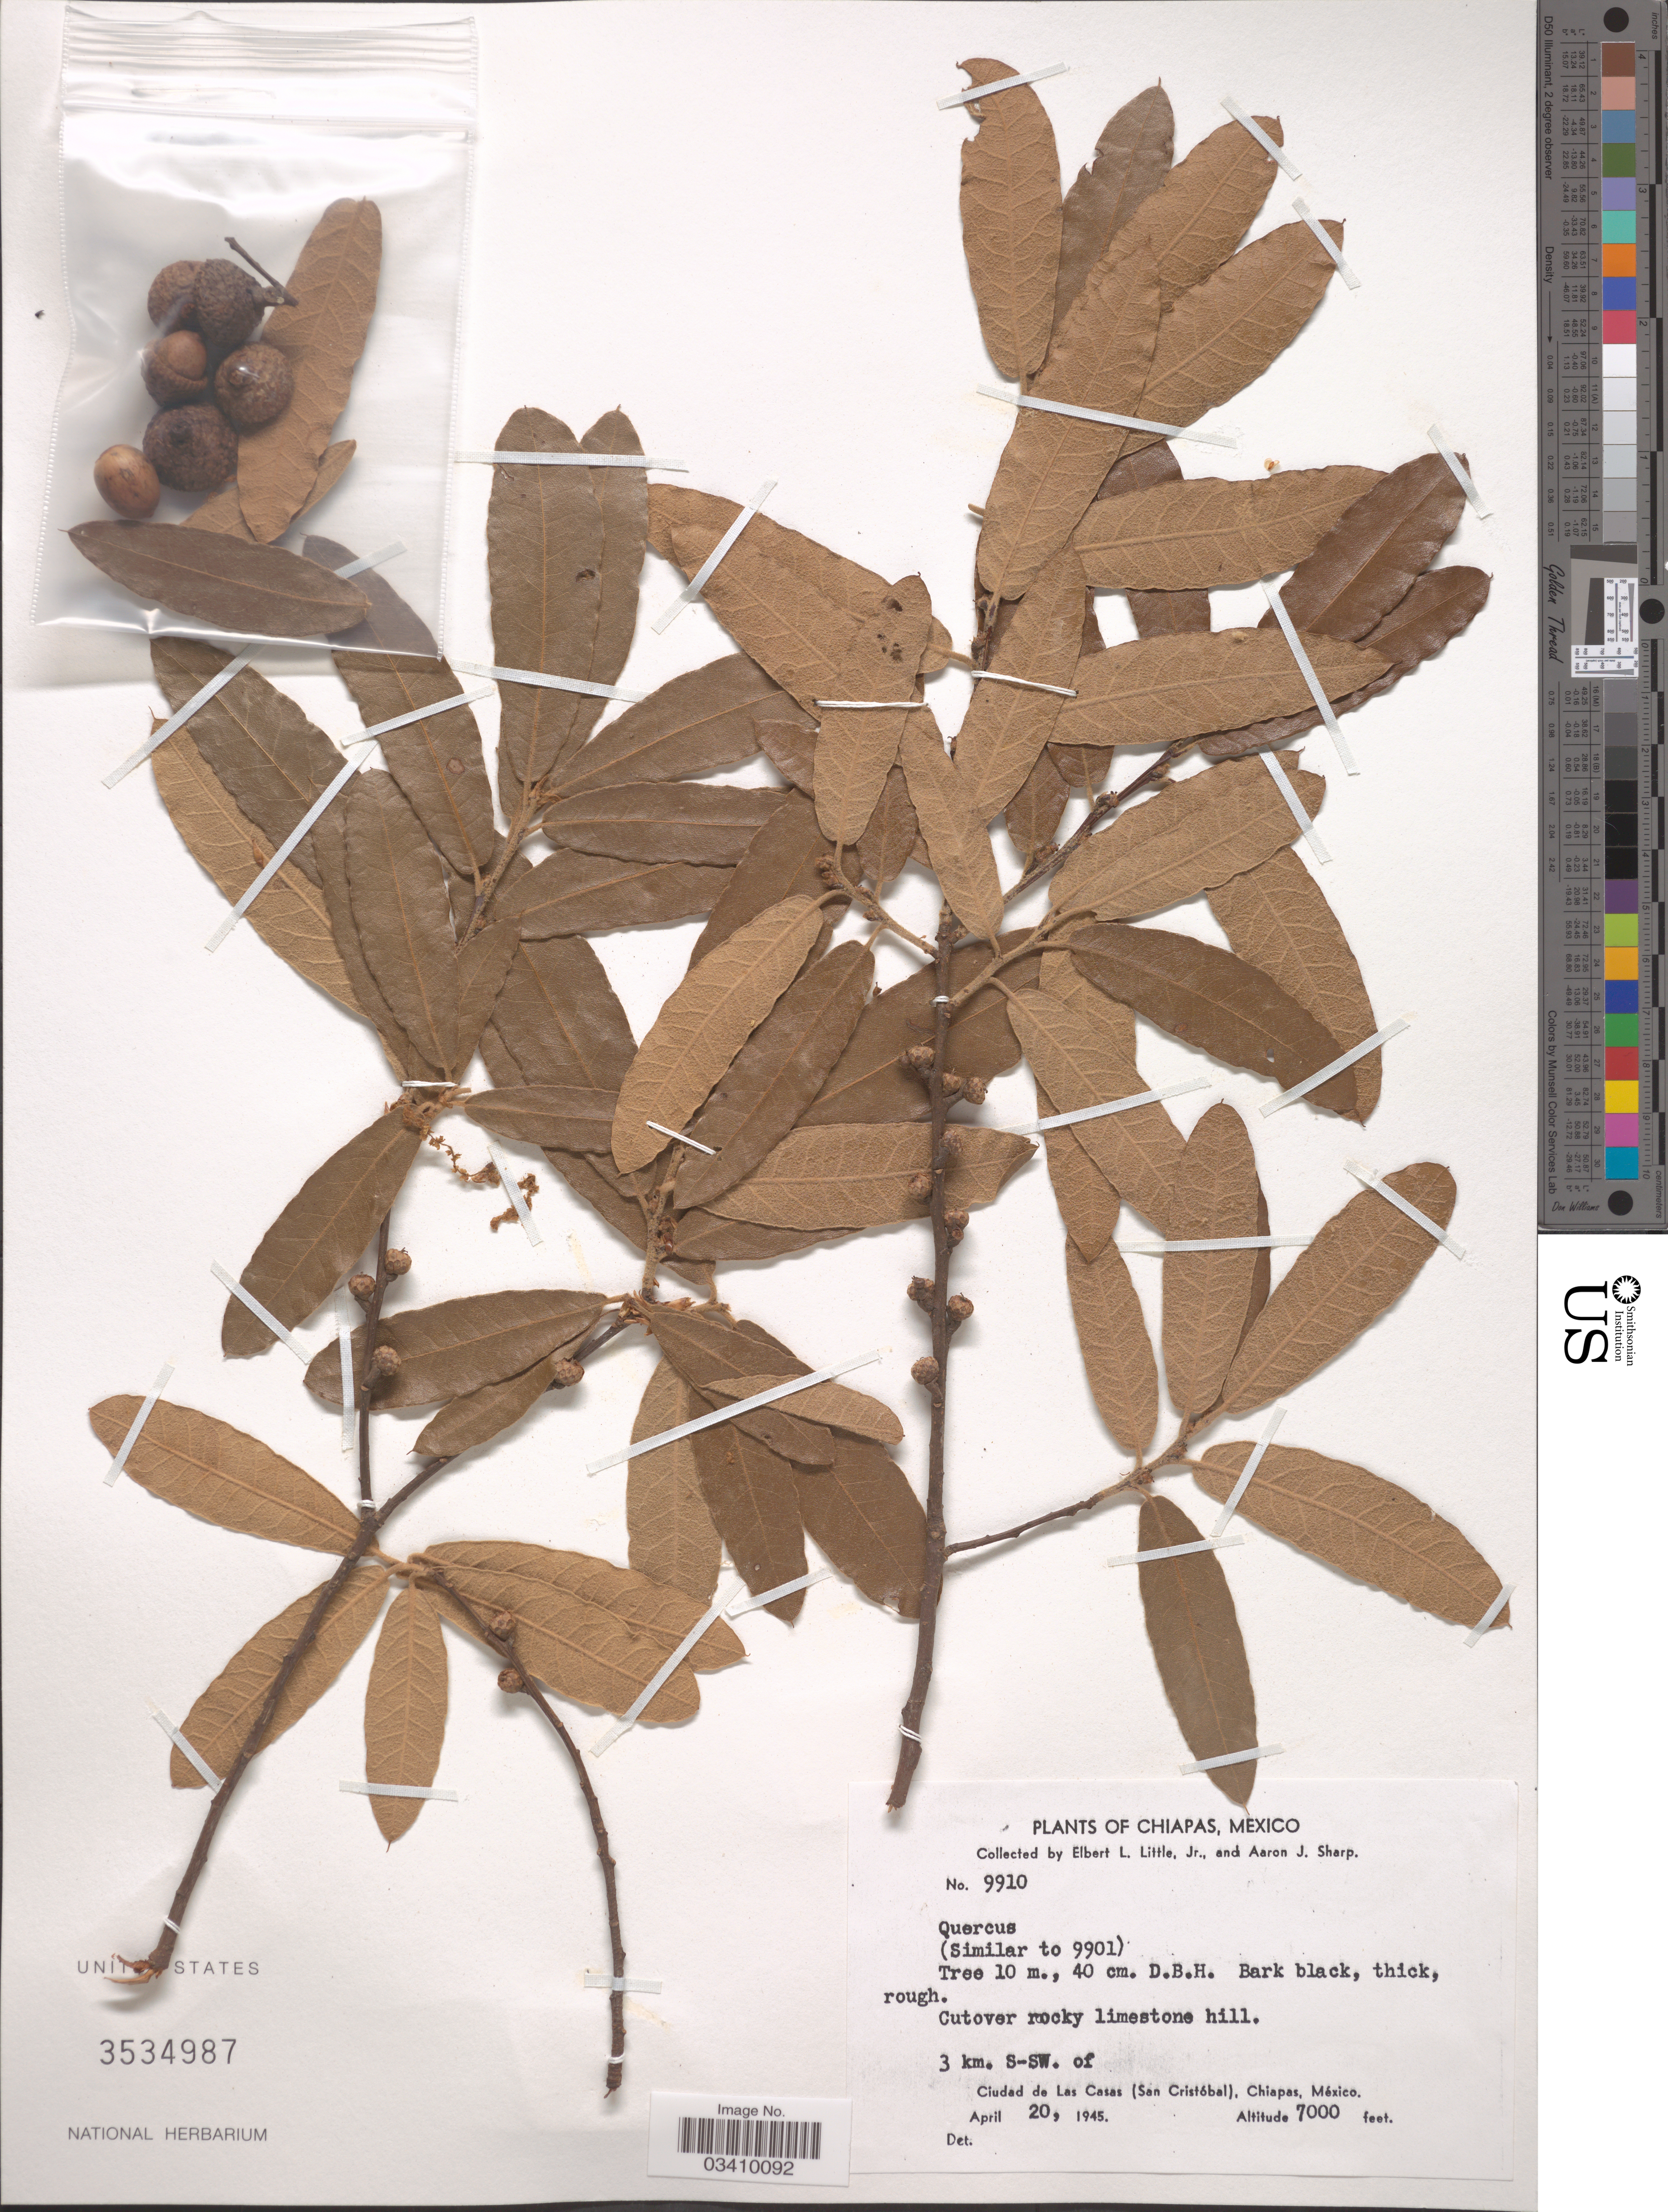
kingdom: Plantae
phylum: Tracheophyta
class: Magnoliopsida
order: Fagales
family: Fagaceae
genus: Quercus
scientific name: Quercus sp.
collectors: E. L. Little & Mrs A. J. Sharp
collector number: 9910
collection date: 1945-04-20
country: Mexico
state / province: Chiapas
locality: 3 km. S-SW of Ciudad de Las Casas (San Cristóbal).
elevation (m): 2134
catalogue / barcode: US 3534987